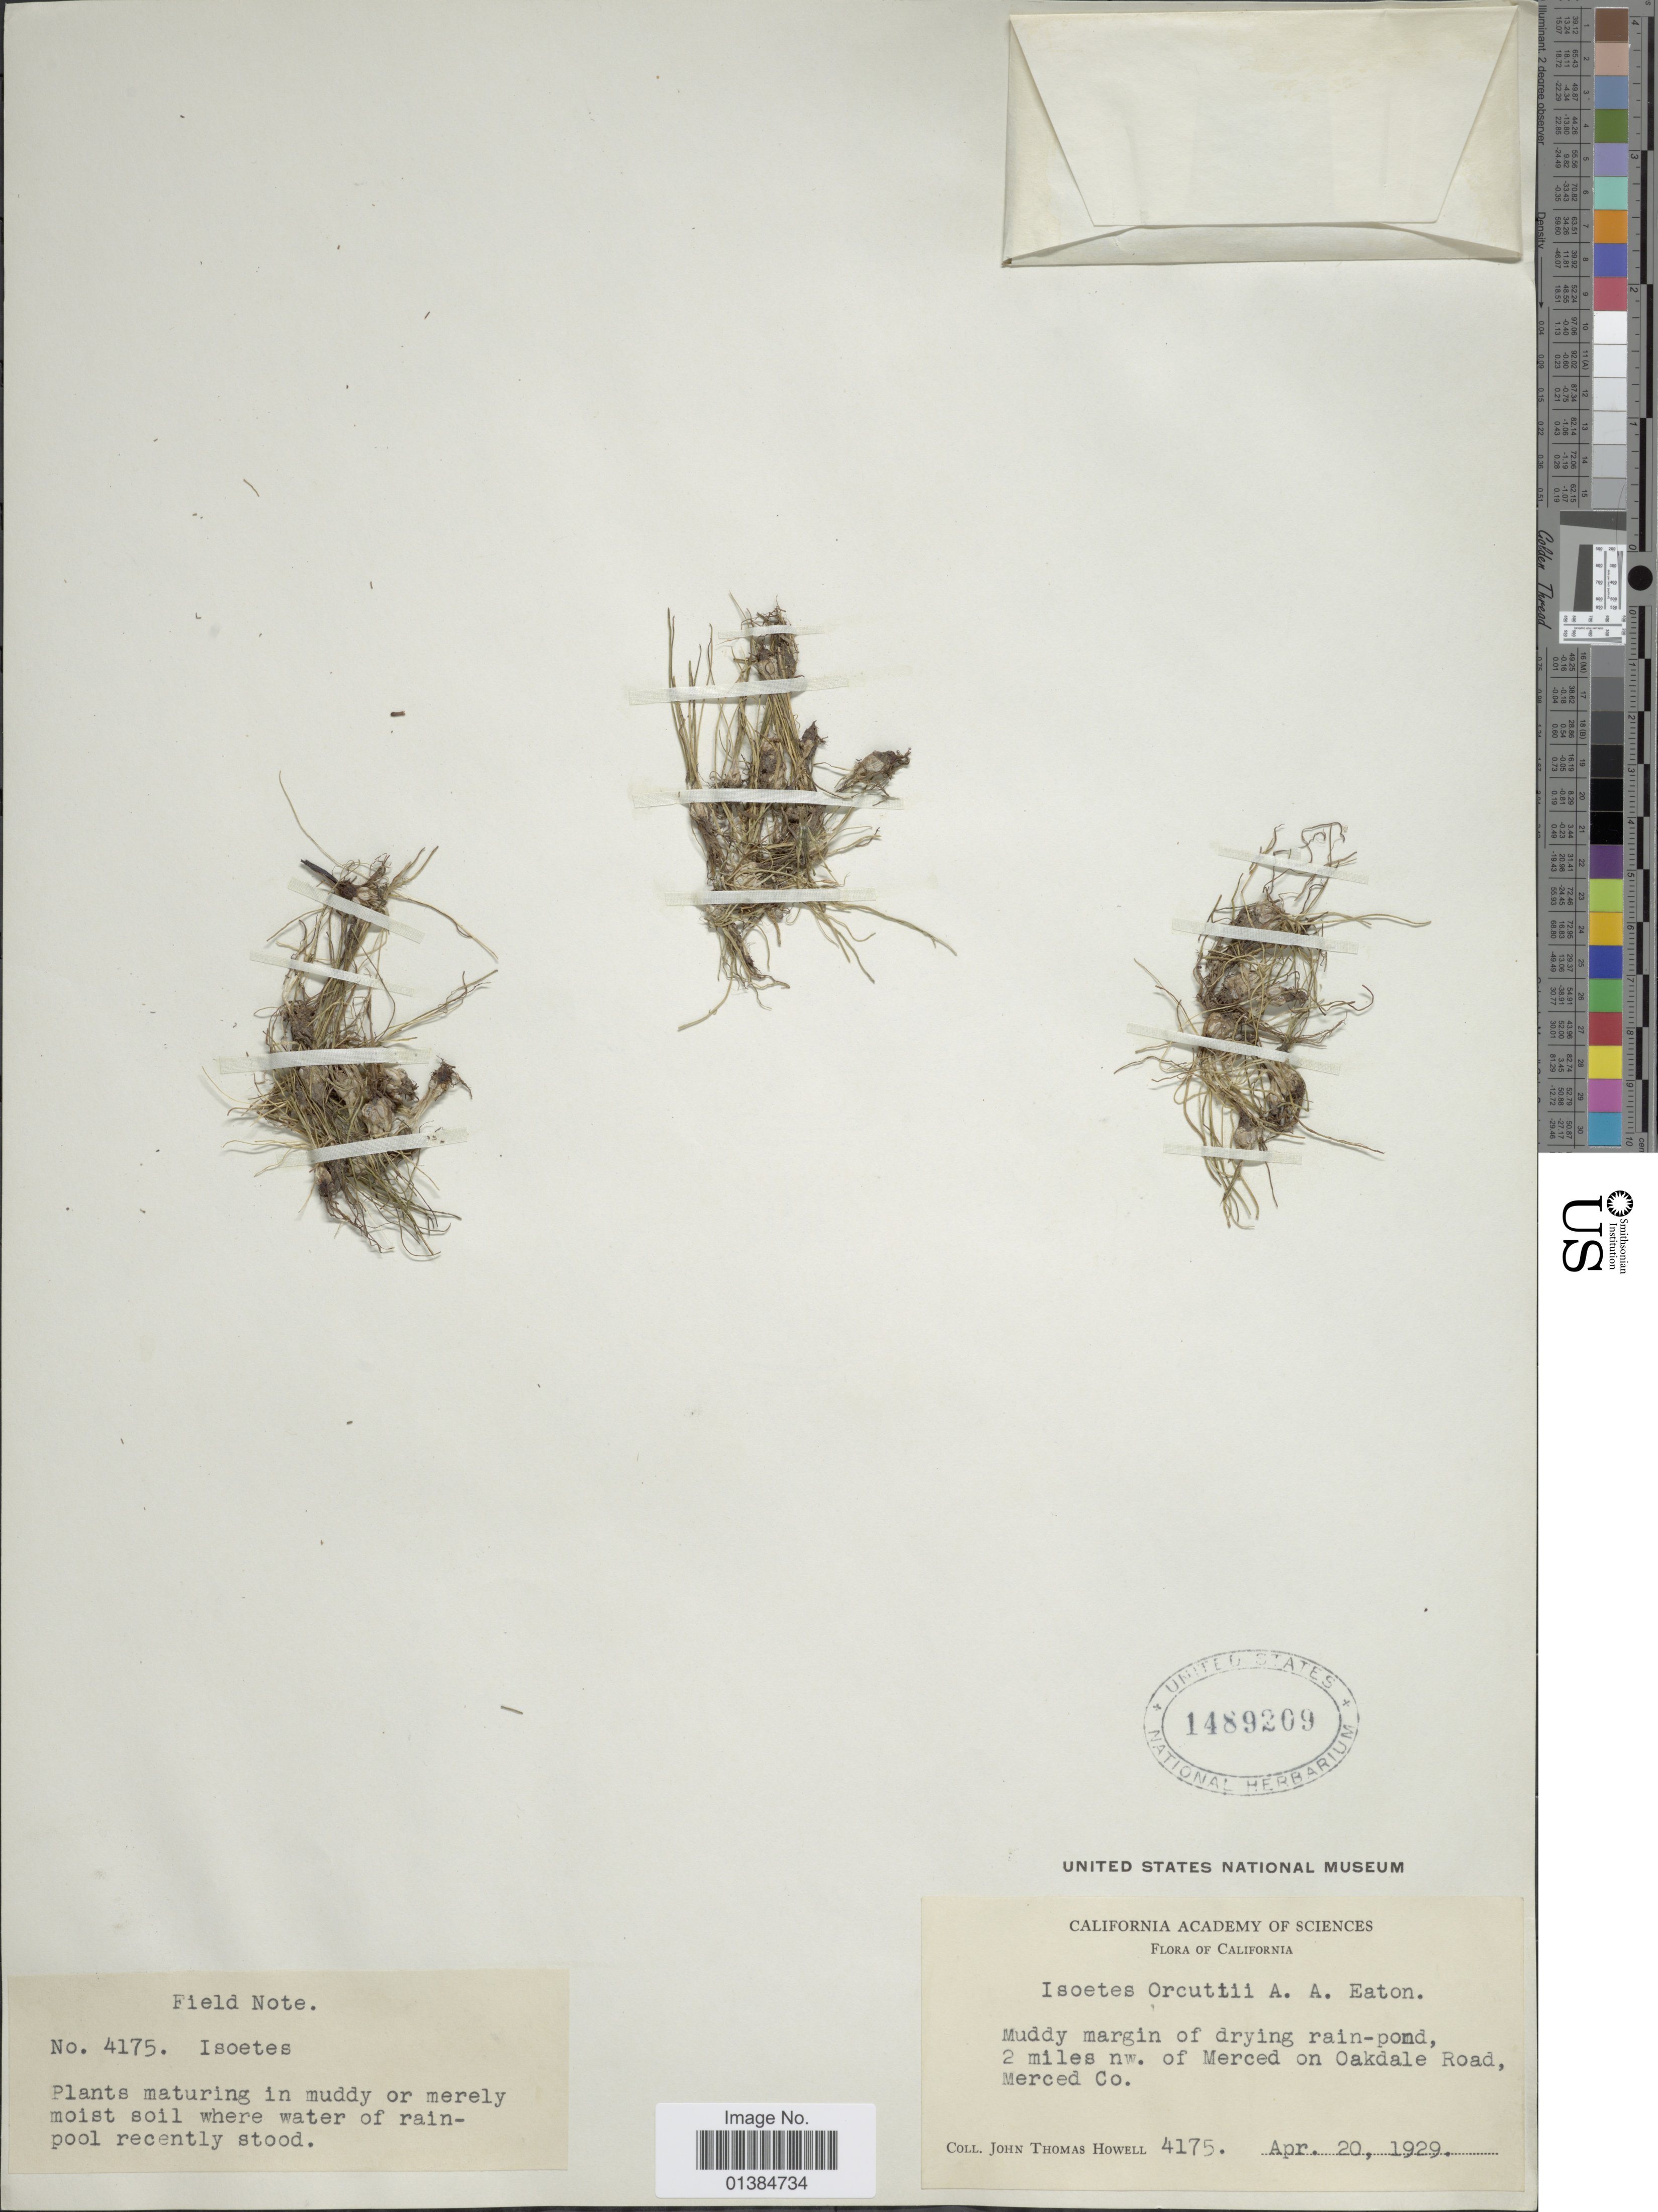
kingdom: Plantae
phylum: Tracheophyta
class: Lycopodiopsida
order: Isoetales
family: Isoetaceae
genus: Isoetes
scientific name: Isoetes orcuttii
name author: A.A. Eaton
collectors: J. T. Howell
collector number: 4175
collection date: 1929-04-20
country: United States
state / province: California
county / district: Merced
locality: Muddy margin of drying rain-pond, 2 miles nw. of Merced on Oakdale Road, Merced Co.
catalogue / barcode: US 1489209